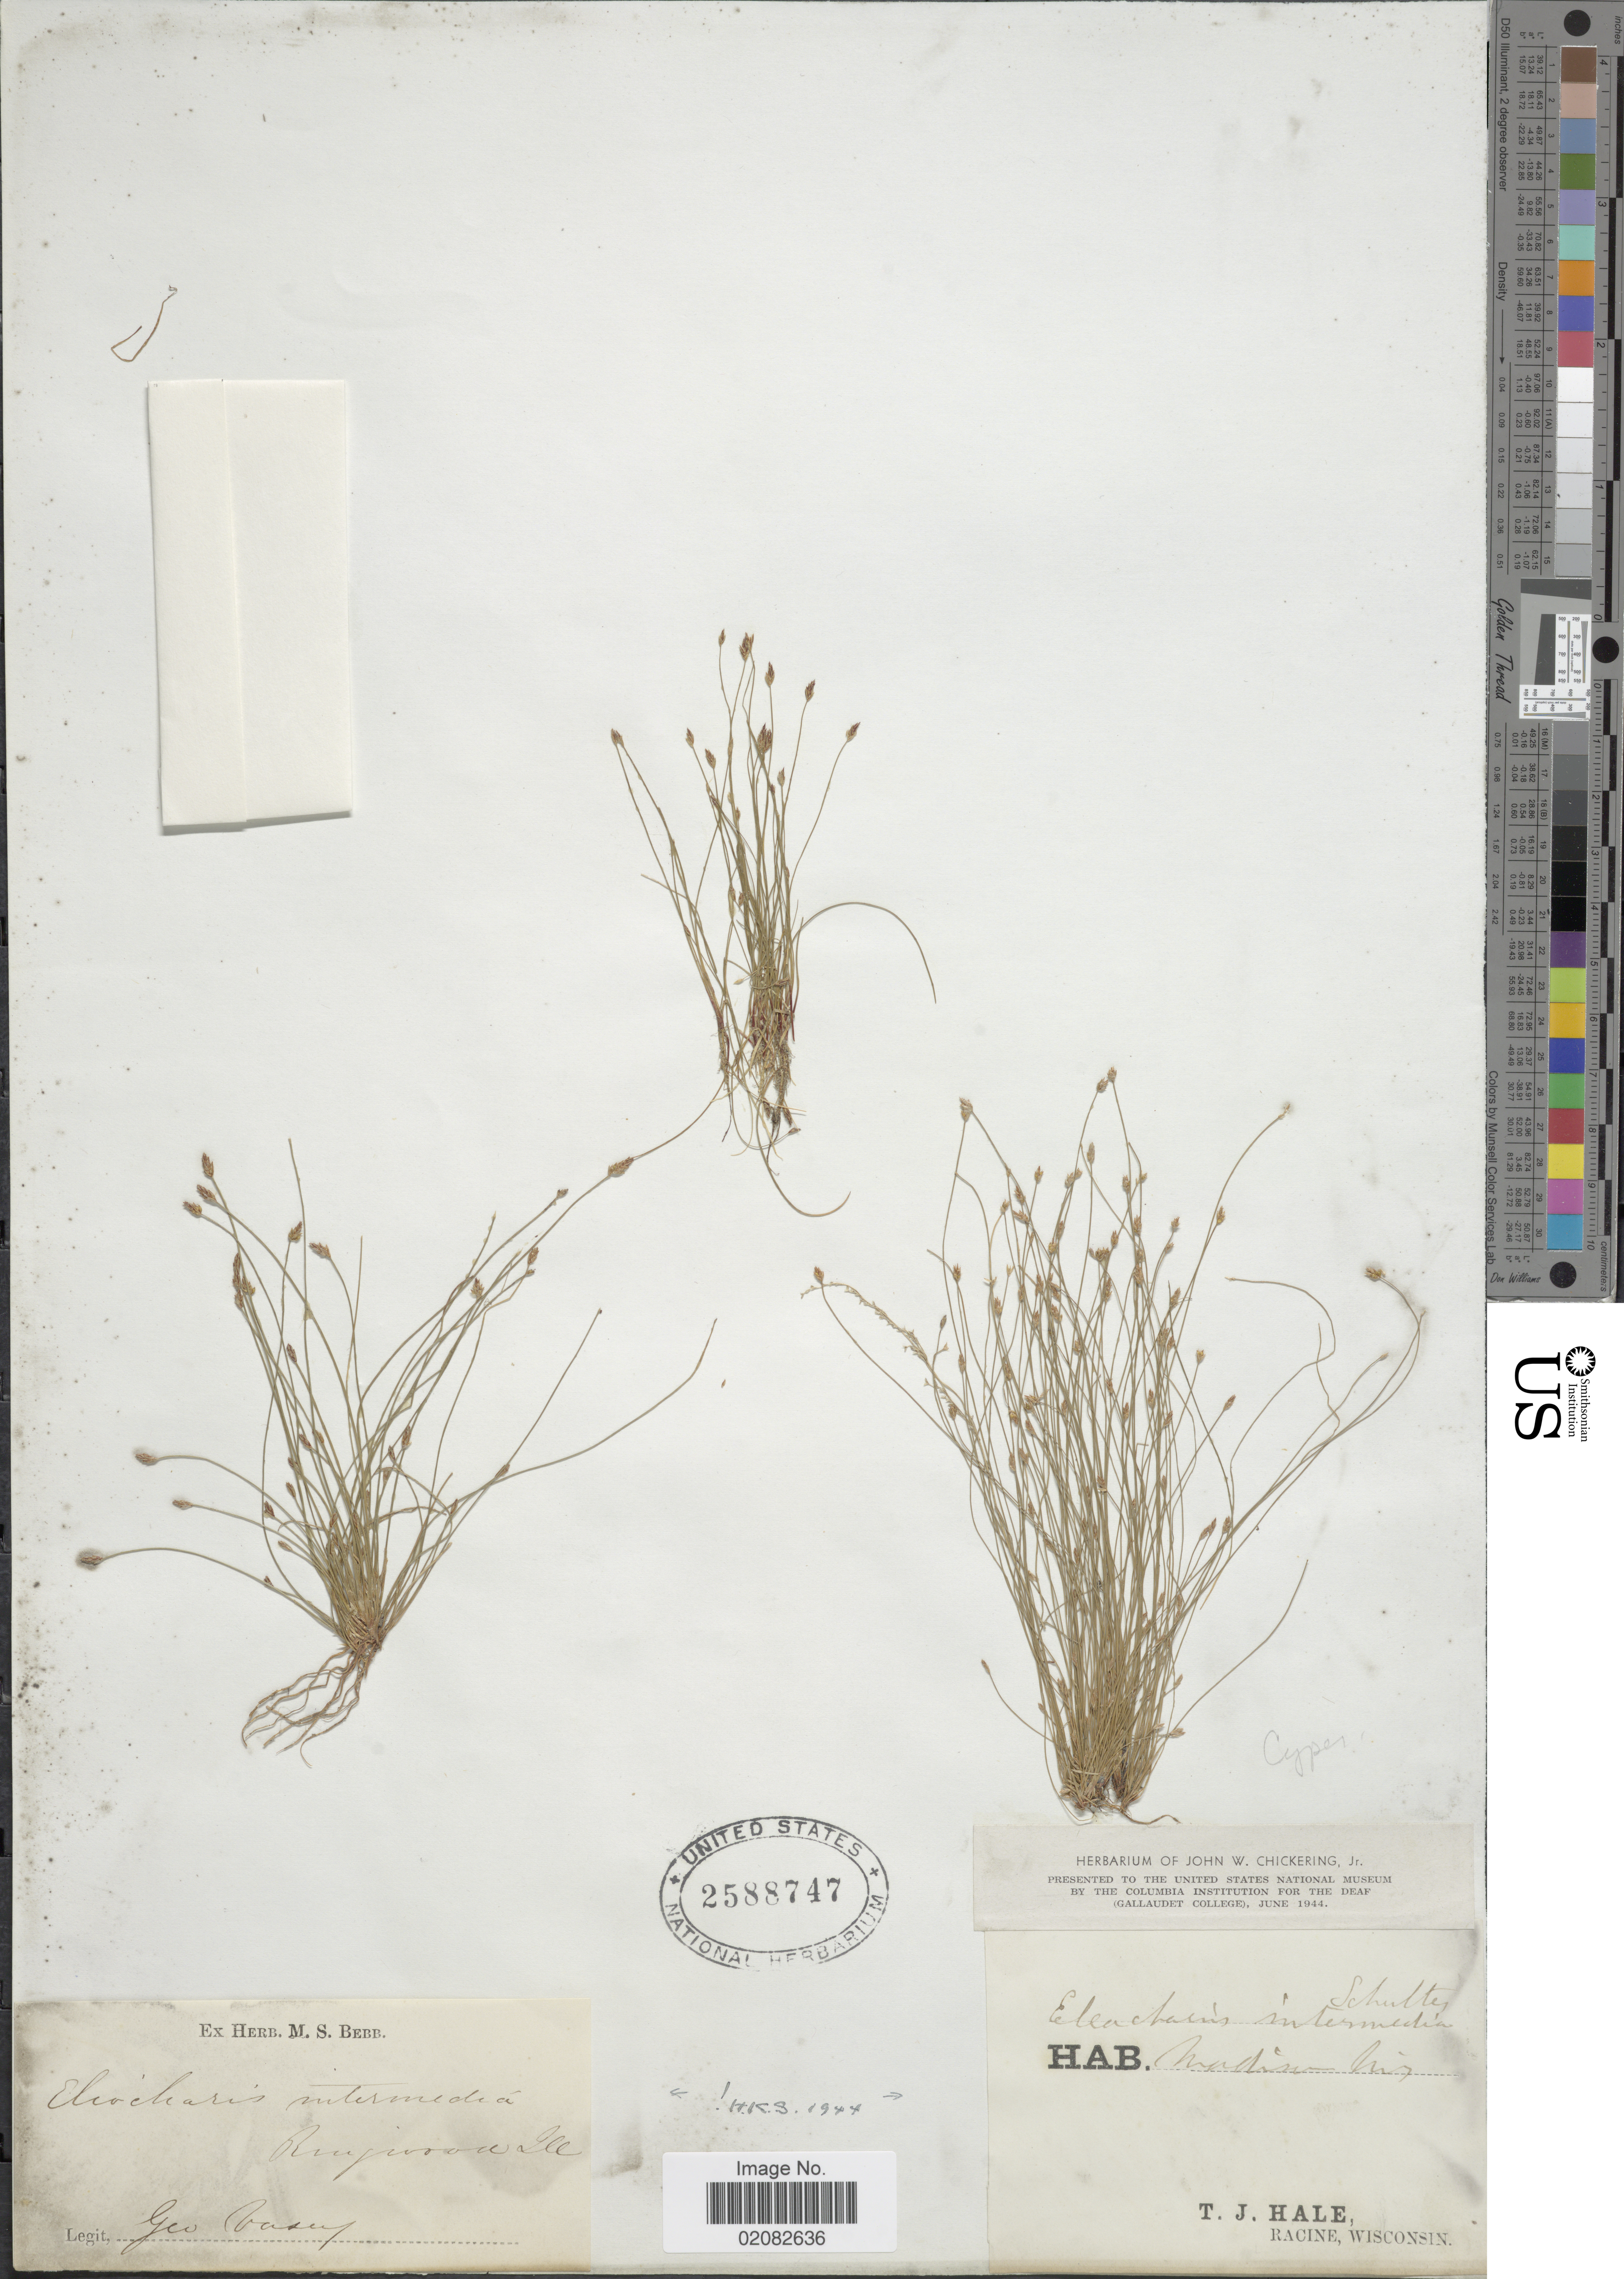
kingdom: Plantae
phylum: Tracheophyta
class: Liliopsida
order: Poales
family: Cyperaceae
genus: Eleocharis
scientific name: Eleocharis intermedia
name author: Schult.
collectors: T. Hale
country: United States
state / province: Illinois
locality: Ringwood.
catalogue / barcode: US 2588747